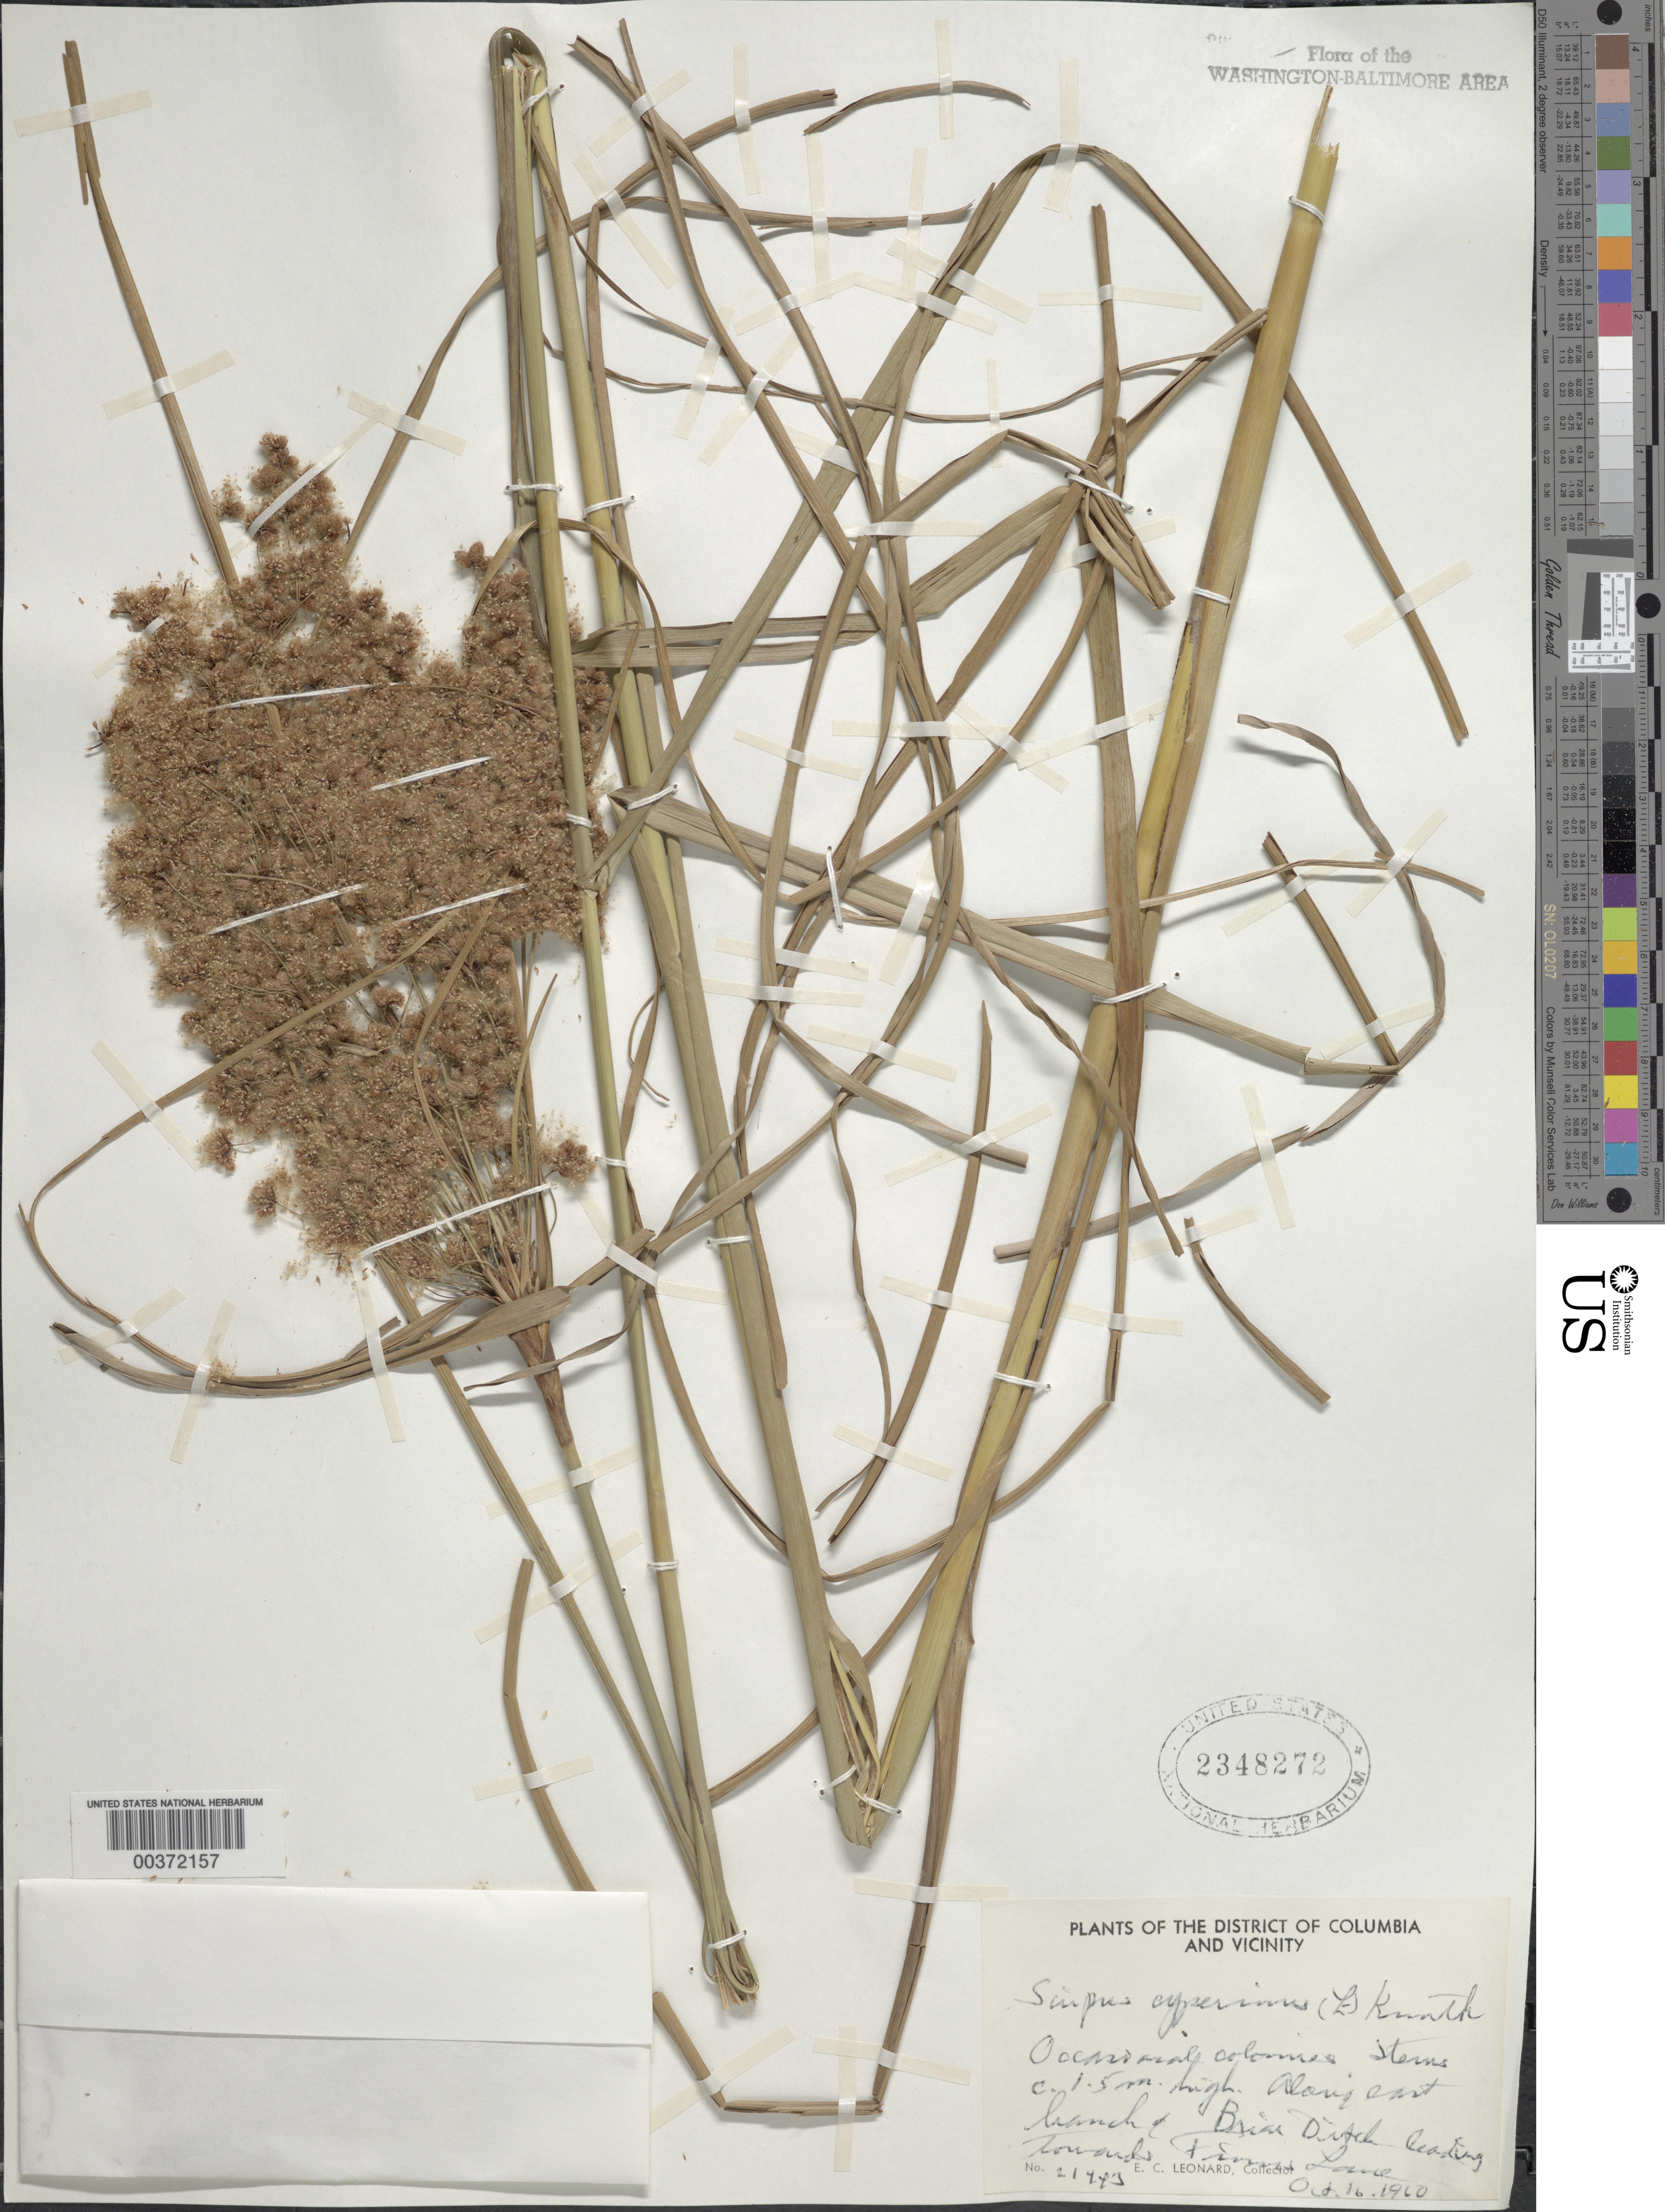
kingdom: Plantae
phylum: Tracheophyta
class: Liliopsida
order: Poales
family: Cyperaceae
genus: Scirpus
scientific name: Scirpus cyperinus (L.) Kunth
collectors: E. C. Leonard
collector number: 21443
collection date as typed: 16 Oct 1960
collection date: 1960-10-16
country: United States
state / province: Maryland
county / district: Prince George's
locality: Briar Ditch toward Finns Lane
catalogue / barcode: US 2348272